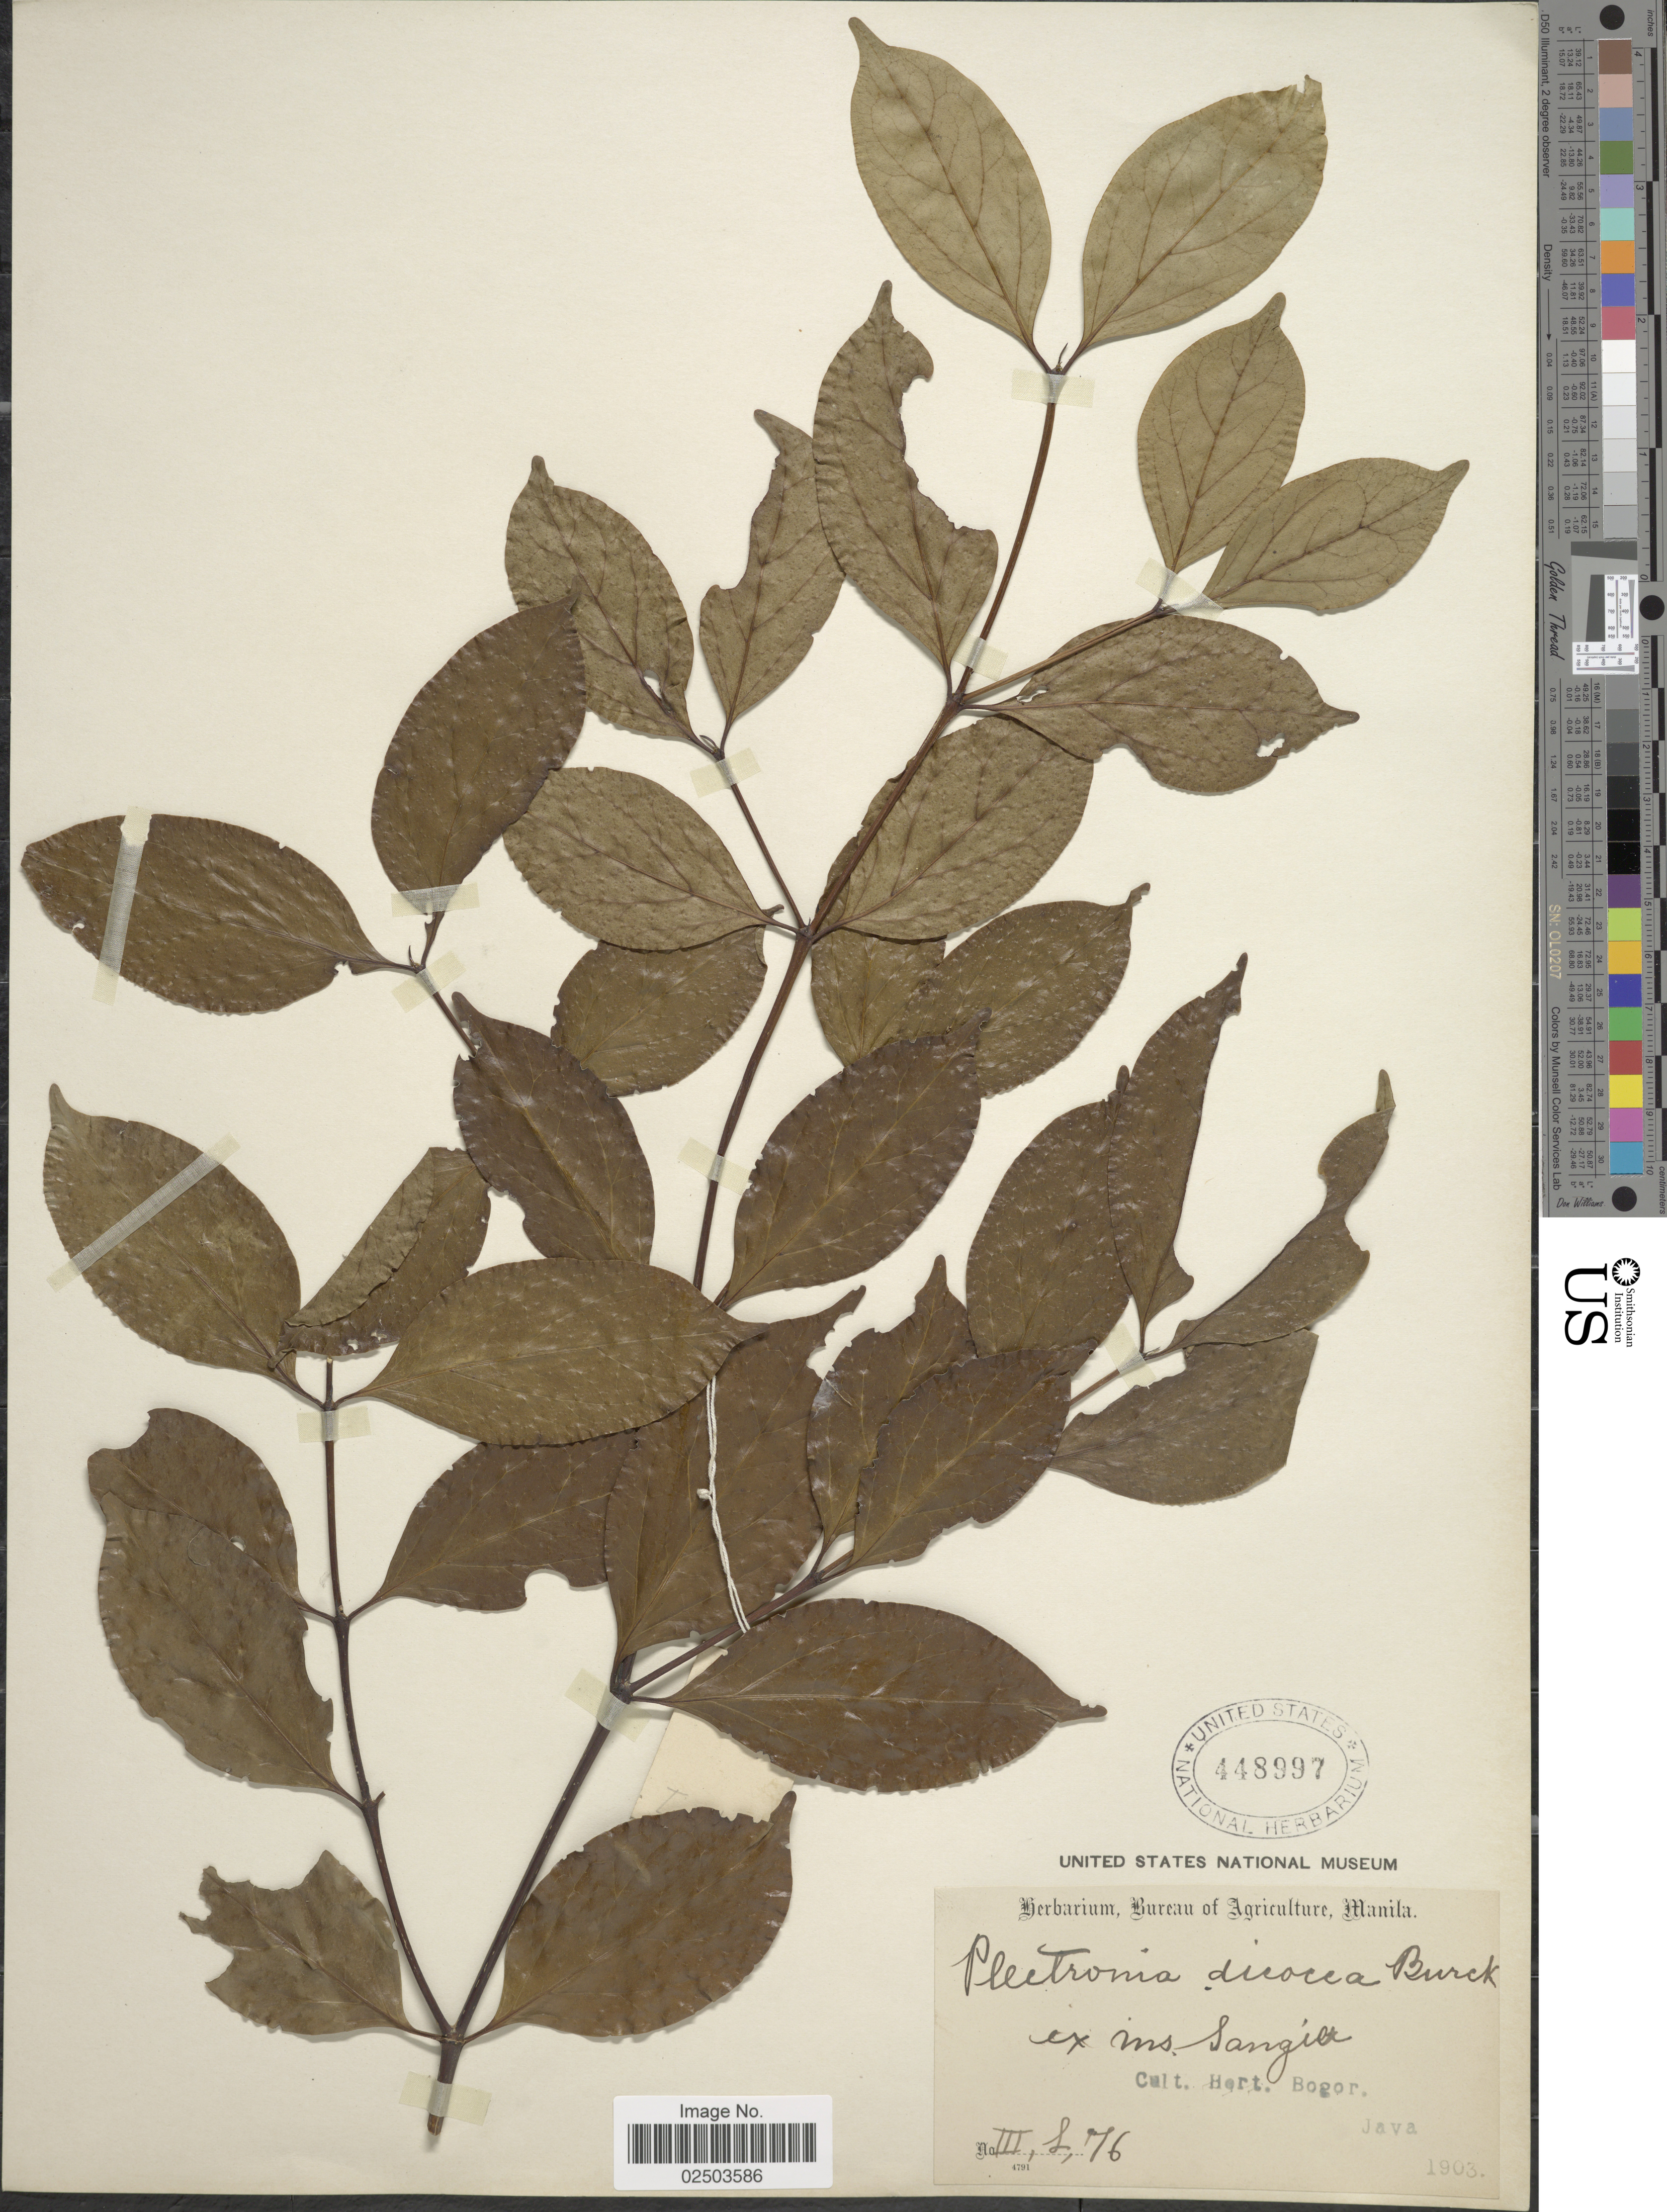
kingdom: Plantae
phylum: Tracheophyta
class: Magnoliopsida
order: Gentianales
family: Rubiaceae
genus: Psydrax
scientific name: Psydrax dicoccos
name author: Gaertn.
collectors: Cult. Hort. Bogor.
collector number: IIIL76?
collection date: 1903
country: Indonesia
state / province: Java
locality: Ex ins. Sangier [unsure placement]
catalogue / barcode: US 448997